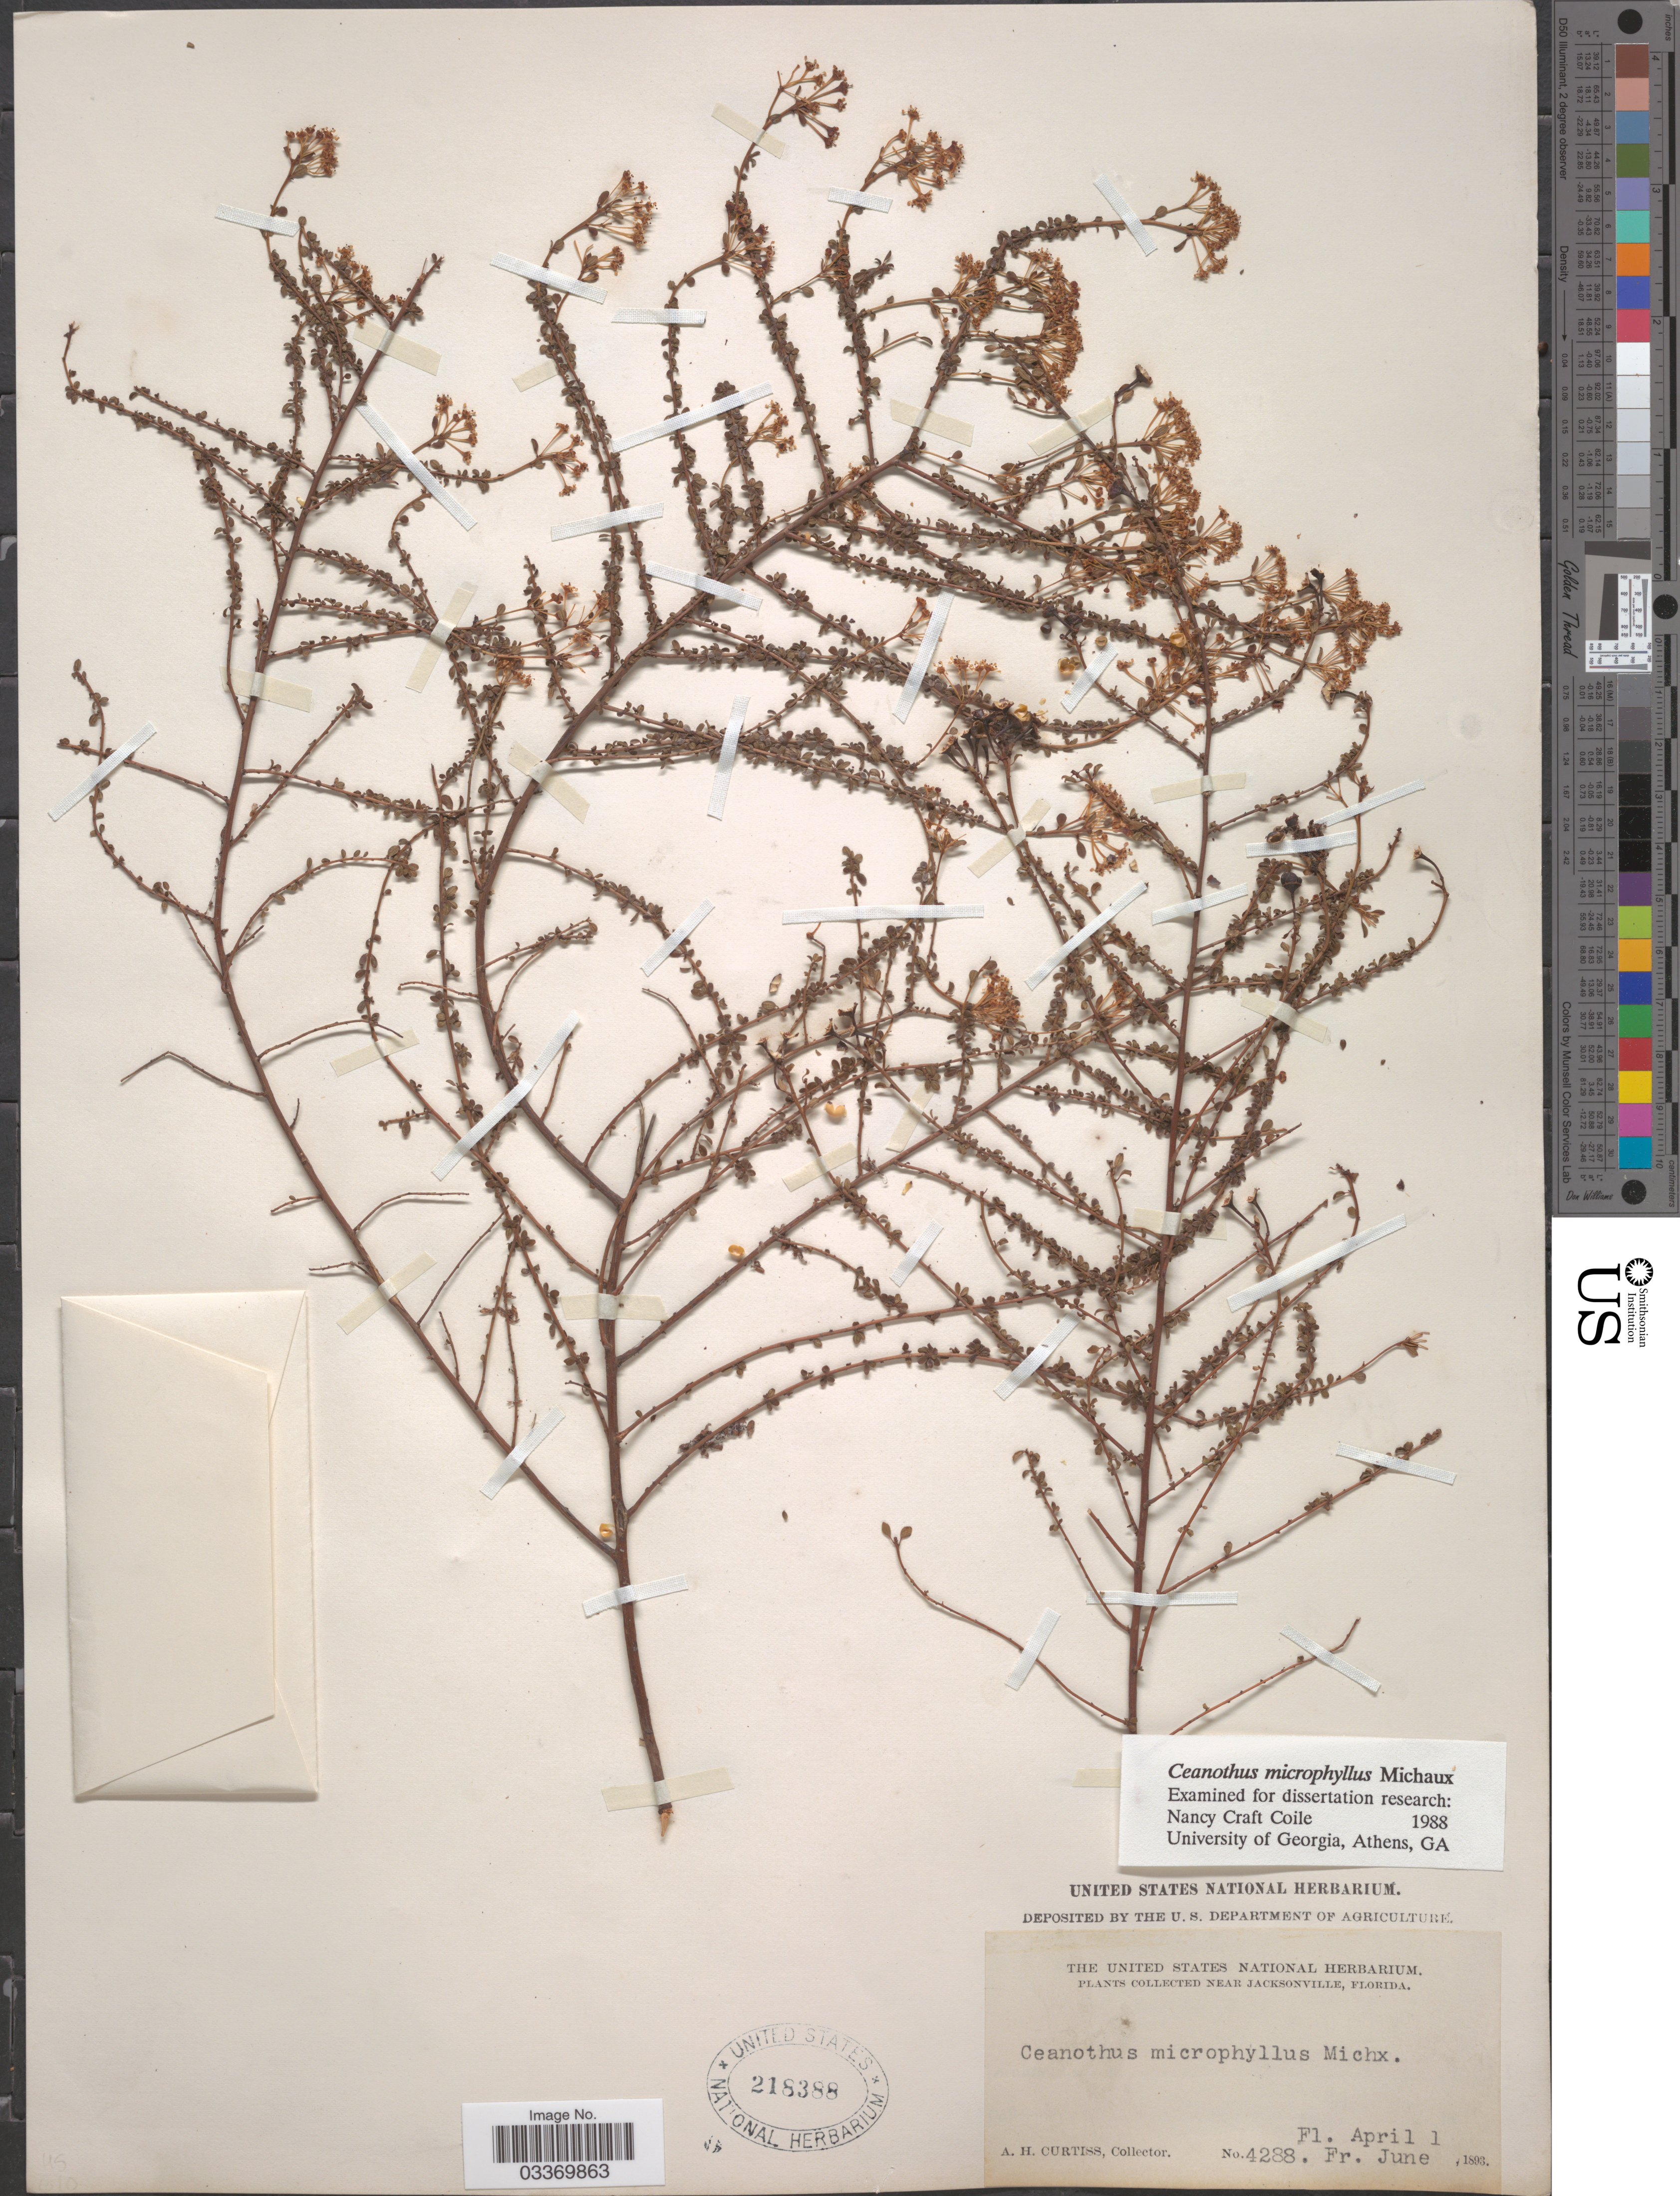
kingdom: Plantae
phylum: Tracheophyta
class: Magnoliopsida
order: Rosales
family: Rhamnaceae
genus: Ceanothus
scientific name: Ceanothus microphyllus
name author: Michx.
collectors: A. H. Curtiss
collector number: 4288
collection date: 1893-04-01/1893-06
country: United States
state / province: Florida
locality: Near Jacksonville.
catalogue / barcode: US 218388